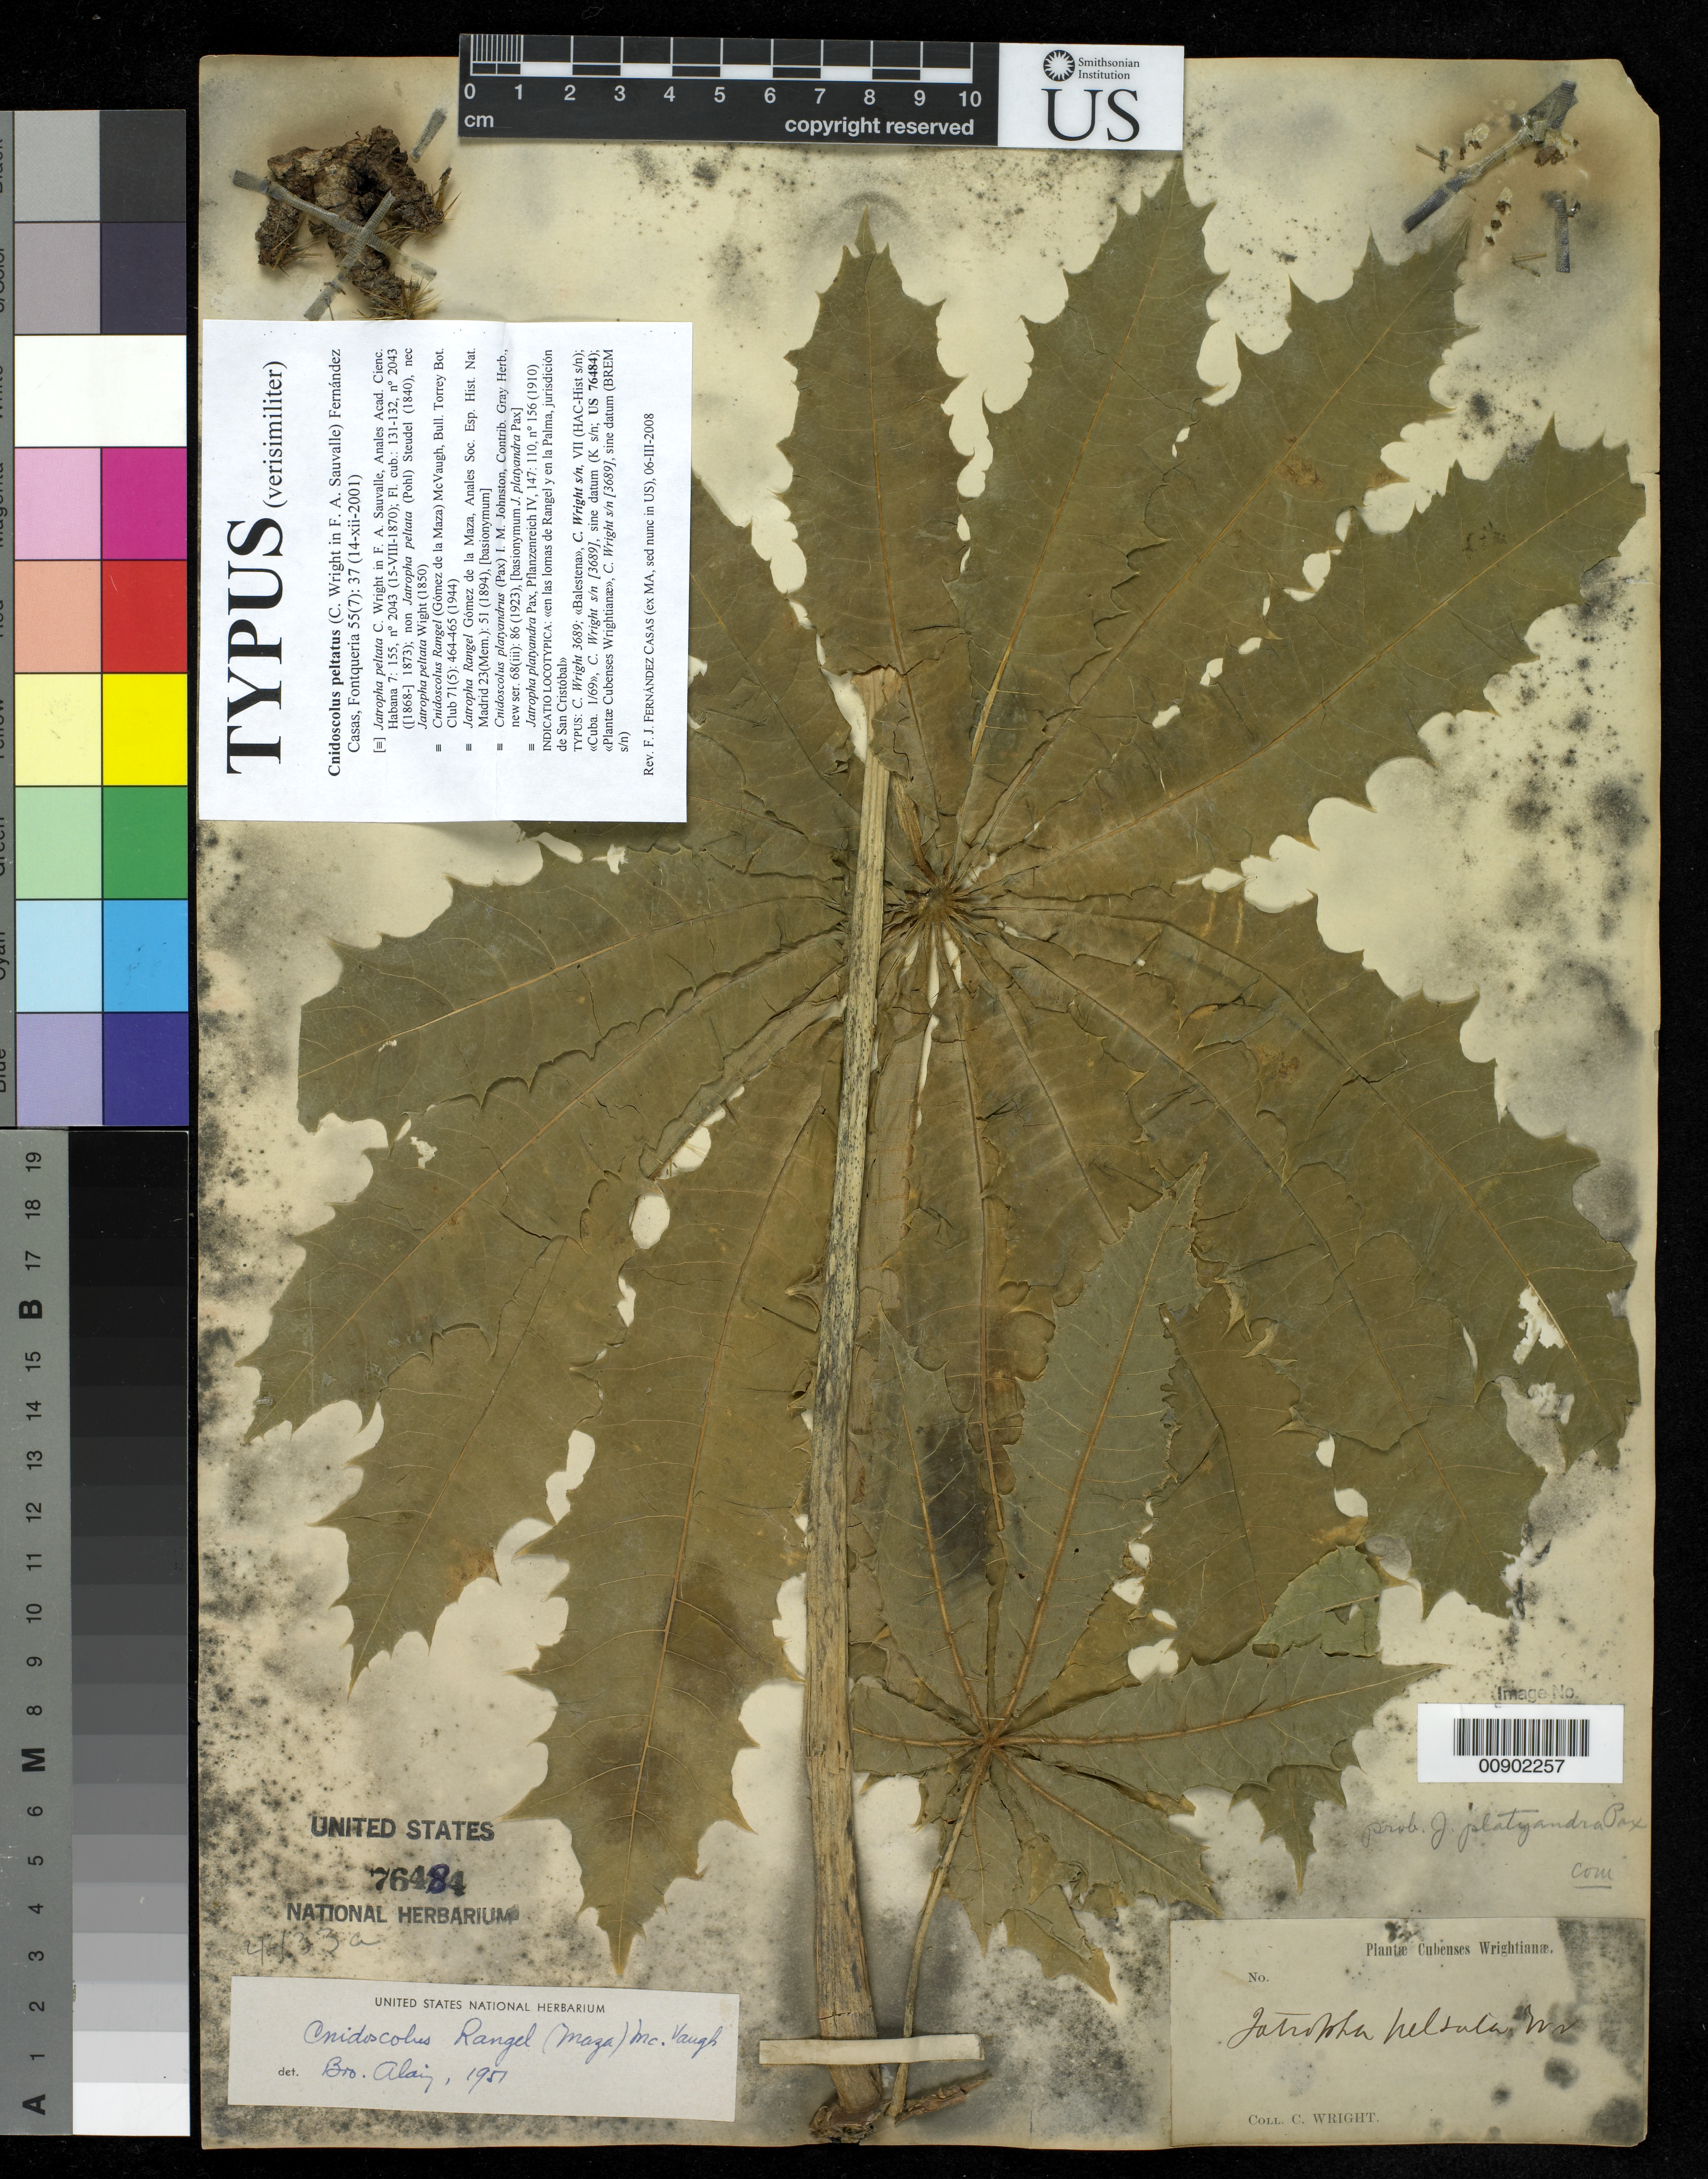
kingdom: Plantae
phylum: Tracheophyta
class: Magnoliopsida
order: Malpighiales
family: Euphorbiaceae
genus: Jatropha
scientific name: Jatropha peltata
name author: C. Wright in Sauvalle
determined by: Liogier, Alain H.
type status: Possible Isotype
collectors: C. Wright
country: Cuba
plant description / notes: Name is a later homonym of several earlier names. Annotated by Fernández Casas as Cnidoscolus peltatus (C. Wright in F.A. Sauvalle) Fernández Casas, which is a superfluous name whose basionym is a nom. illeg. (later homonym).; Also a possible isotype of Jatropha rangel M. Gómez and Jatropha platyandra Pax.; Annotated by Fernández Casas as Cnidoscolus peltatus (C. Wright in F.A. Sauvalle) Fernández Casas, which is a superfluous name whose basionym is a nom. illeg. (later homonym).; Also a possible isotype of Jatropha peltata C. Wright (nom. illeg.) and Jatropha platyandra Pax.; Published as sp. nov. (rather than nom. nov.), citing as type Wright 3689. Annotated by Fernández Casas as Cnidoscolus peltatus (C. Wright in F.A. Sauvalle) Fernández Casas, which is a superfluous name whose basionym is a nom. illeg. (later homonym).; Also a possible isotype of Jatropha peltata C. Wright (nom illeg.) and Jatropha rangel M. Gómez.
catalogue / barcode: US 76484